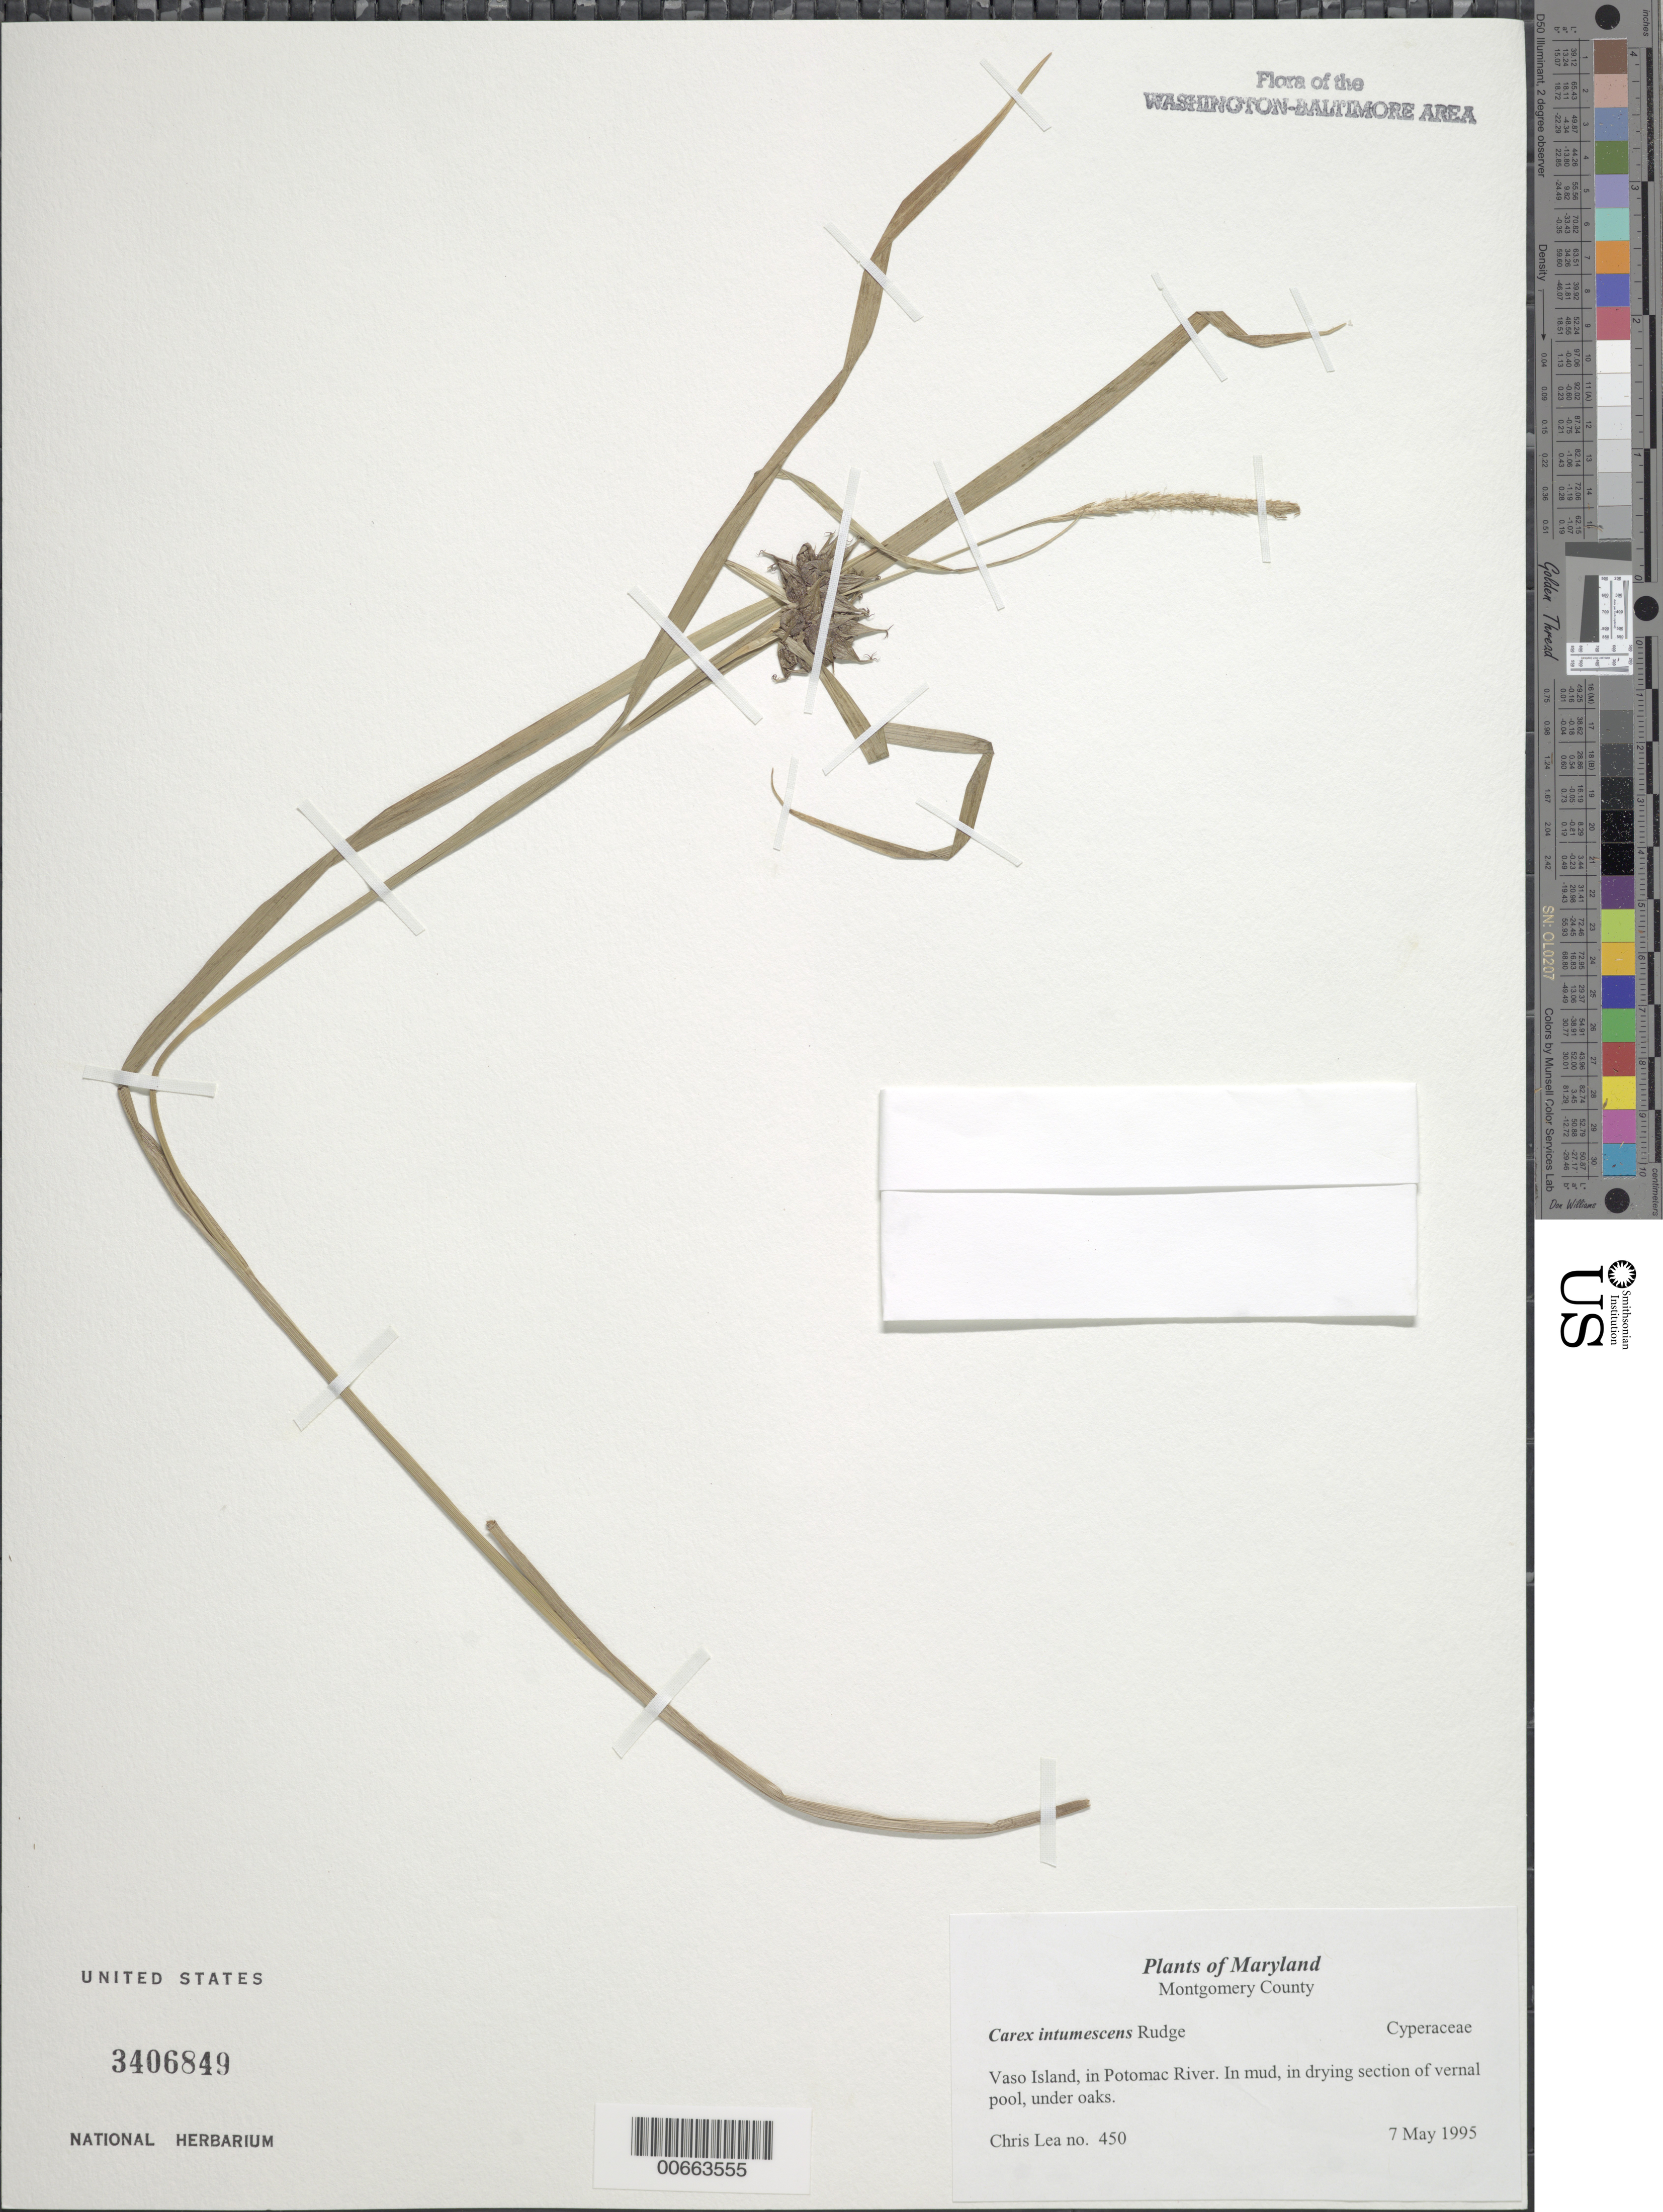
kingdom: Plantae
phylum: Tracheophyta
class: Liliopsida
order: Poales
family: Cyperaceae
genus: Carex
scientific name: Carex intumescens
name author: Rudge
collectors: C. Lea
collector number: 450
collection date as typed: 07 May 1995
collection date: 1995-05-07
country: United States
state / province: Maryland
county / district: Montgomery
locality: Vaso Island, in Potomac River.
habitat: In mud, in drying section of vernal pools, under oaks.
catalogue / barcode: US 3406849